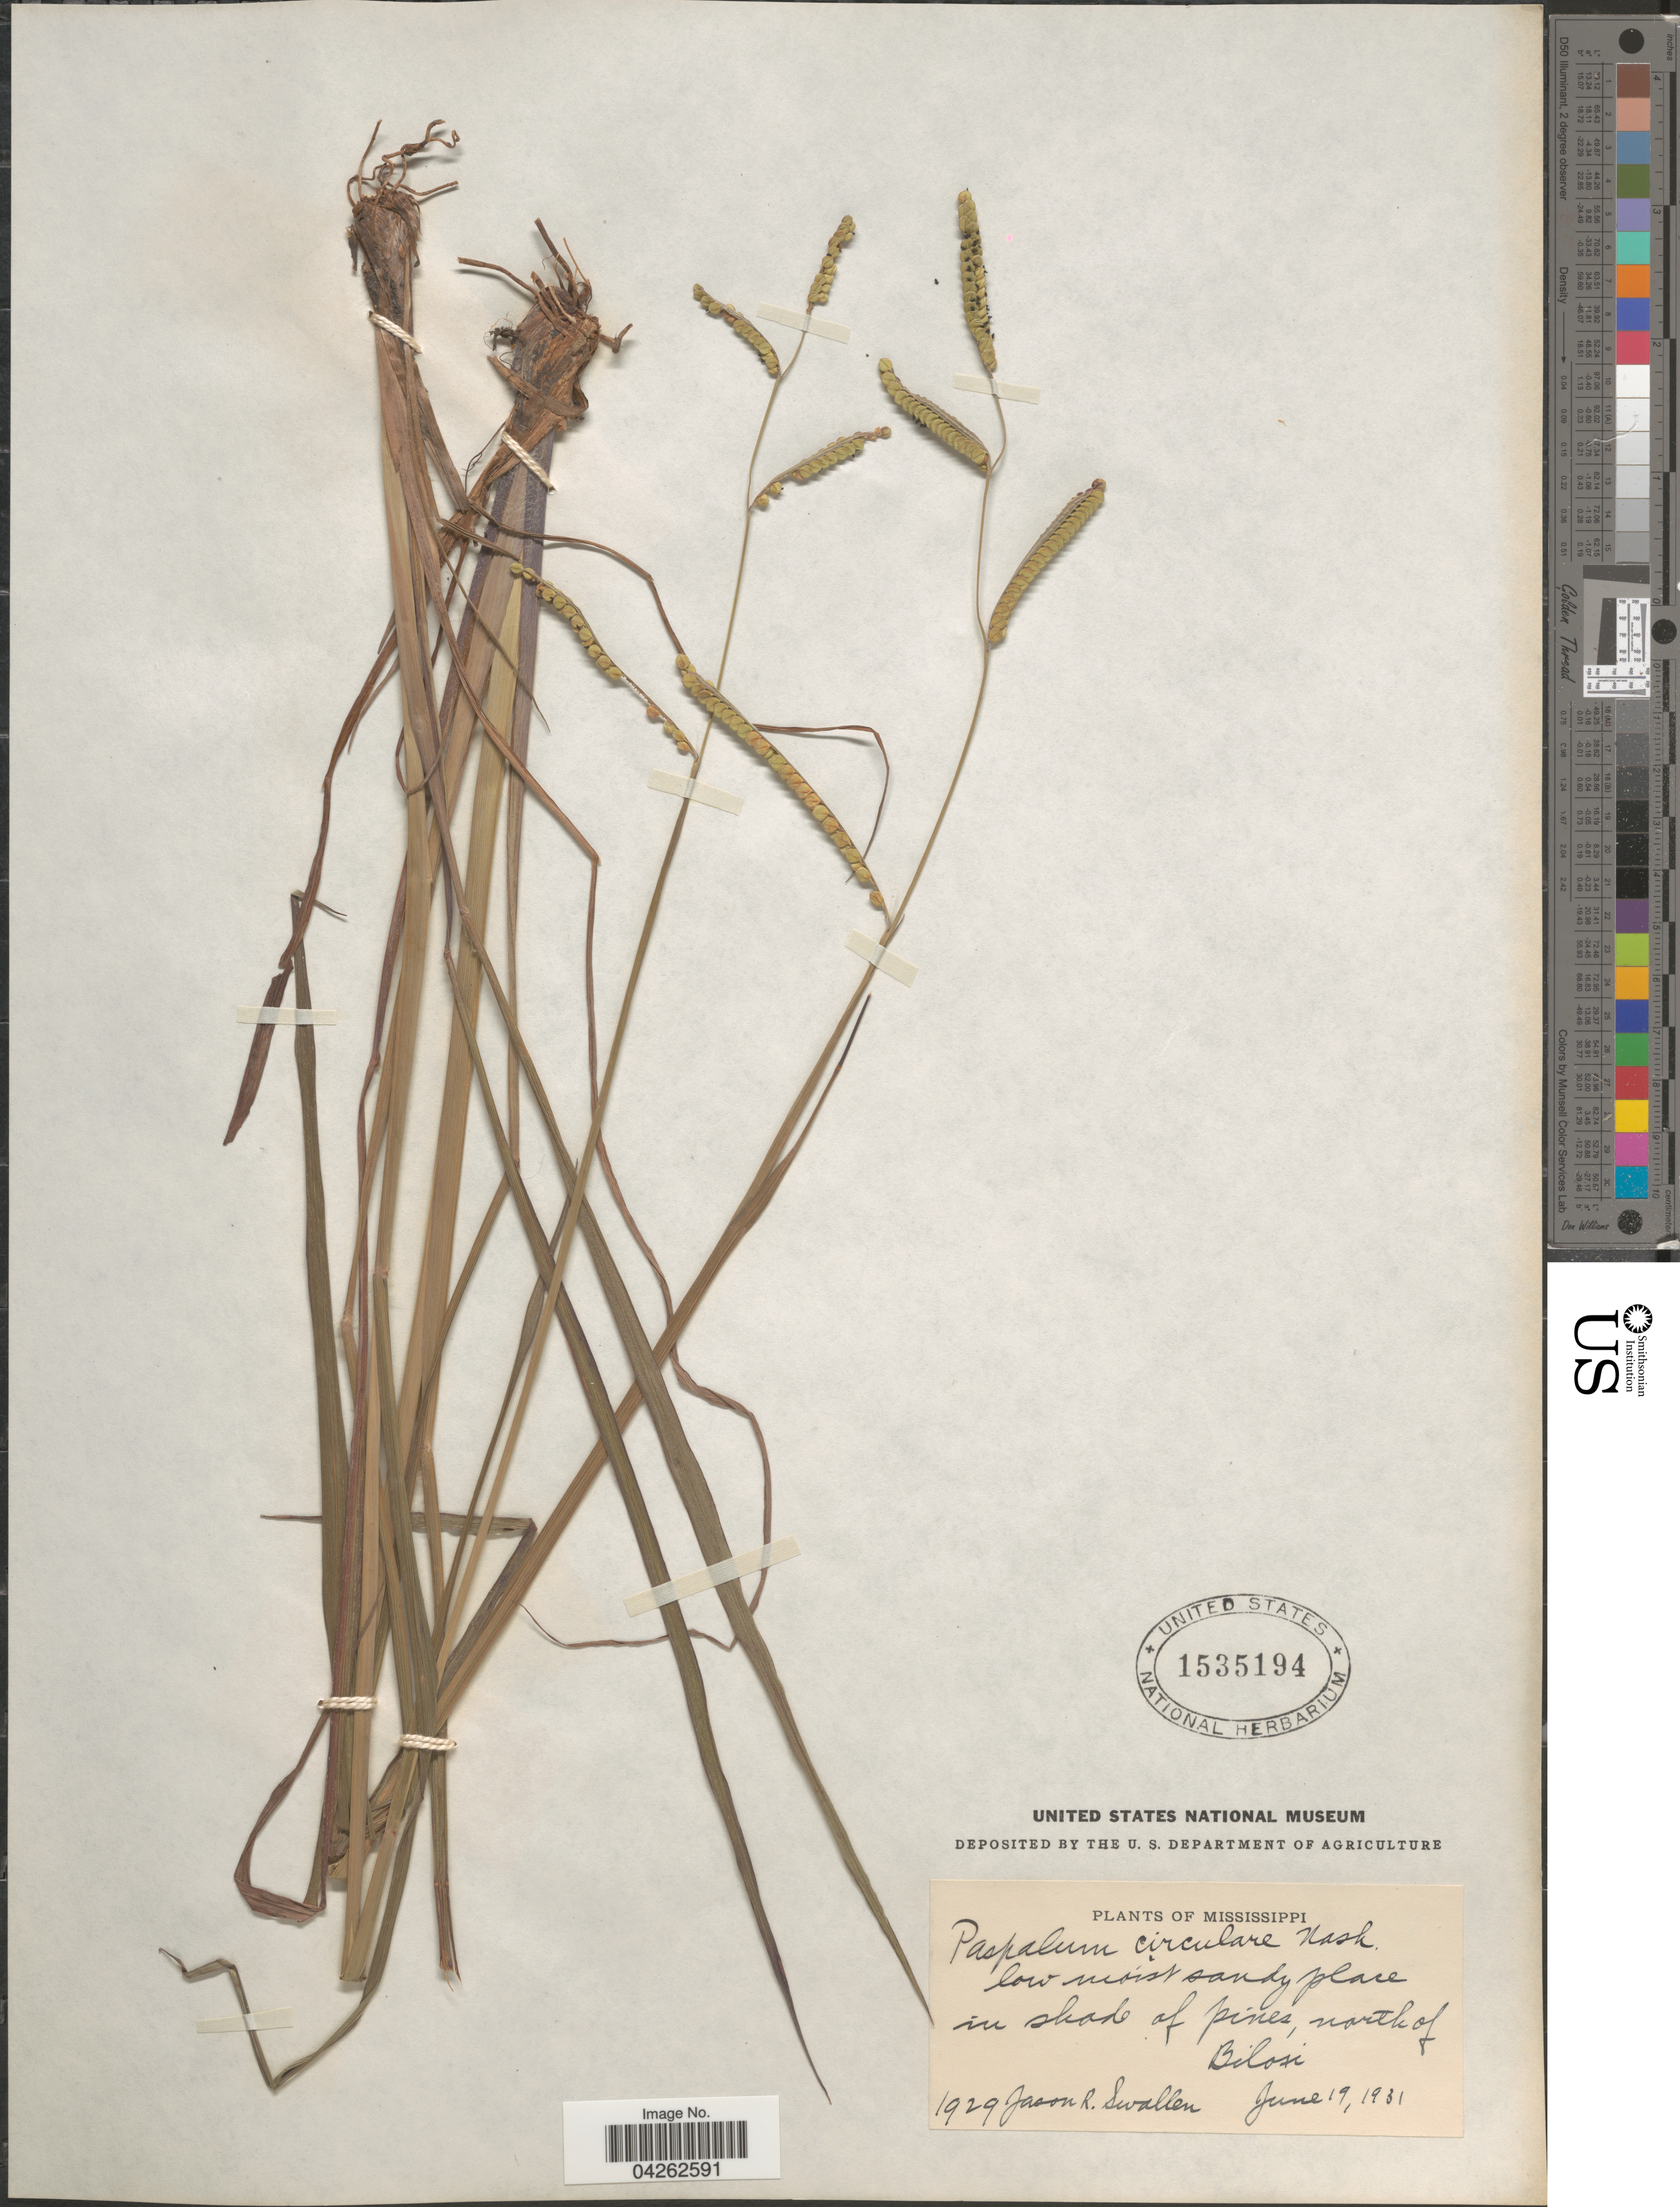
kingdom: Plantae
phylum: Tracheophyta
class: Liliopsida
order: Poales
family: Poaceae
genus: Paspalum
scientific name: Paspalum lentiferum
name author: Lam.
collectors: J. R. Swallen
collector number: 1929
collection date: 1931-06-19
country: United States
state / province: Mississippi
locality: Low moist sandy place in shade of pines, north of Biloxi.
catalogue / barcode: US 1535194